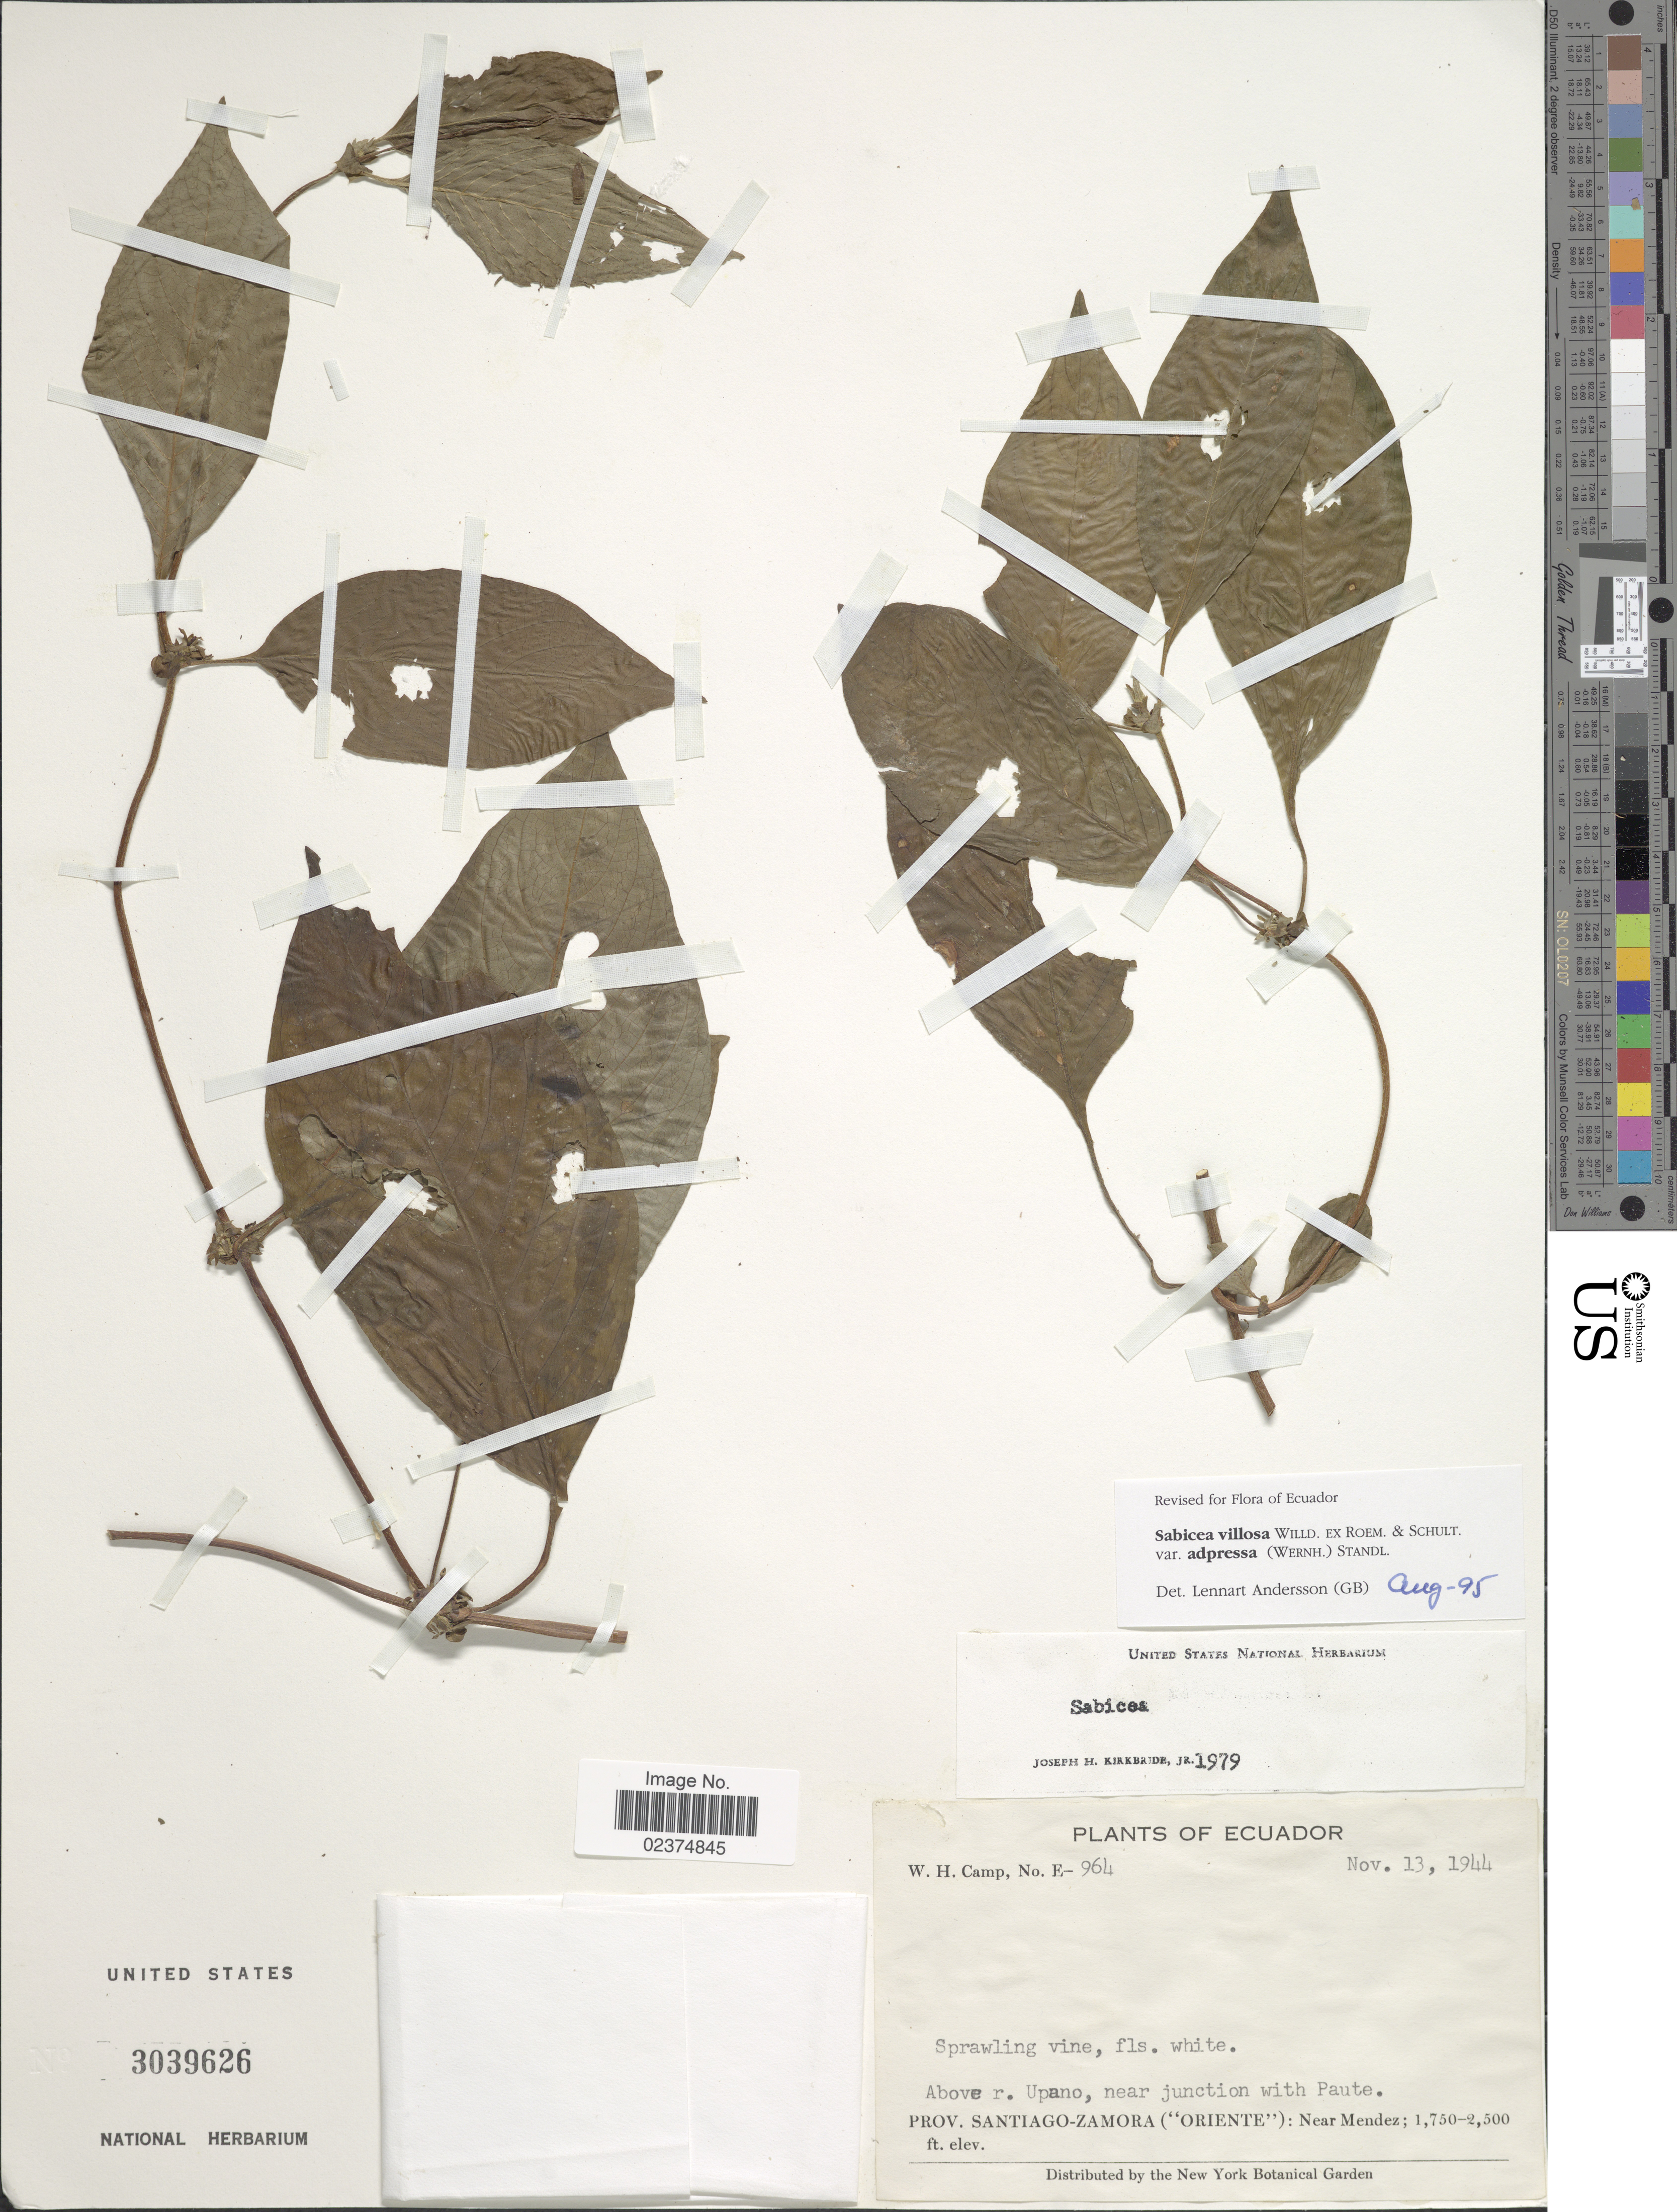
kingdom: Plantae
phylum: Tracheophyta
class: Magnoliopsida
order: Gentianales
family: Rubiaceae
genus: Sabicea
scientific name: Sabicea villosa var. adpressa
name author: (Wernham) Standl.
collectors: W. H. Camp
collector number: E-964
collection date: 1944-11-13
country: Ecuador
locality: Above r. Upano, near junction with Paute. Prov. Santiago- Zamora ("Oriente"): Near Mendez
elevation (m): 533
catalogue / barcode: US 3039626